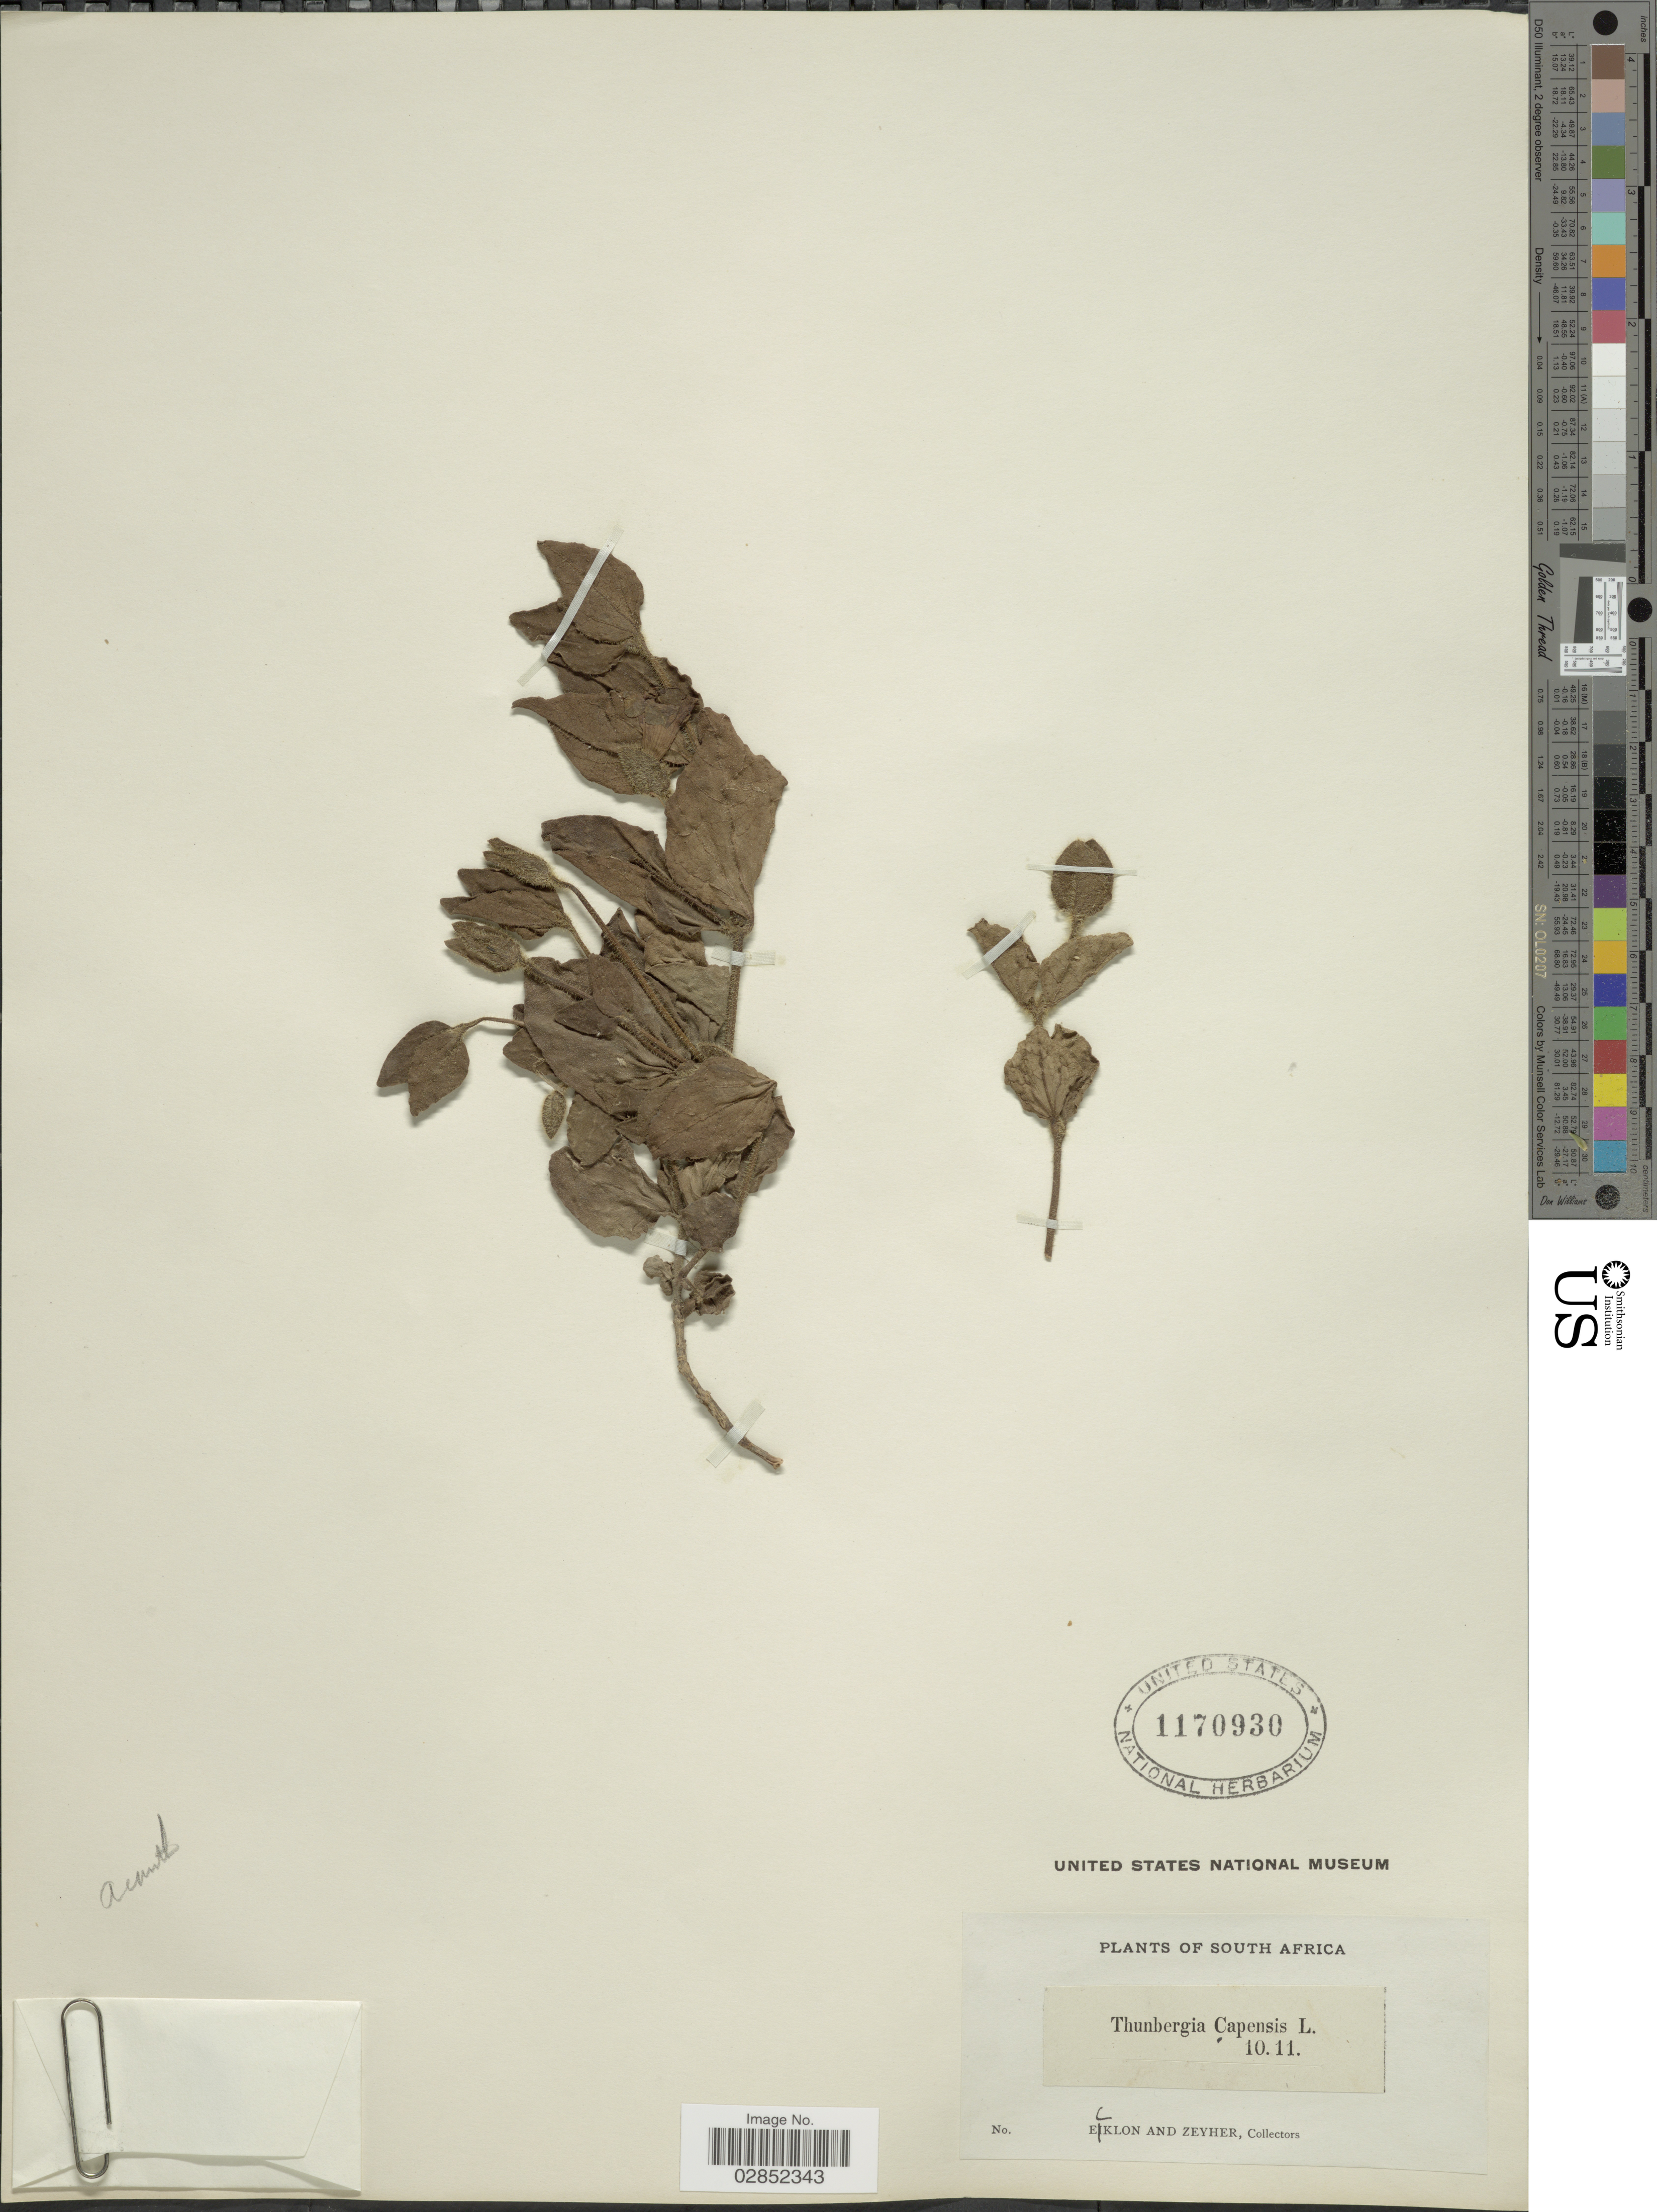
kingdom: Plantae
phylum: Tracheophyta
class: Magnoliopsida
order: Lamiales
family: Acanthaceae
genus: Thunbergia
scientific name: Thunbergia capensis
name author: Retz.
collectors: -. Ecklon & -. Zeyher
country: South Africa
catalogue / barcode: US 1170930